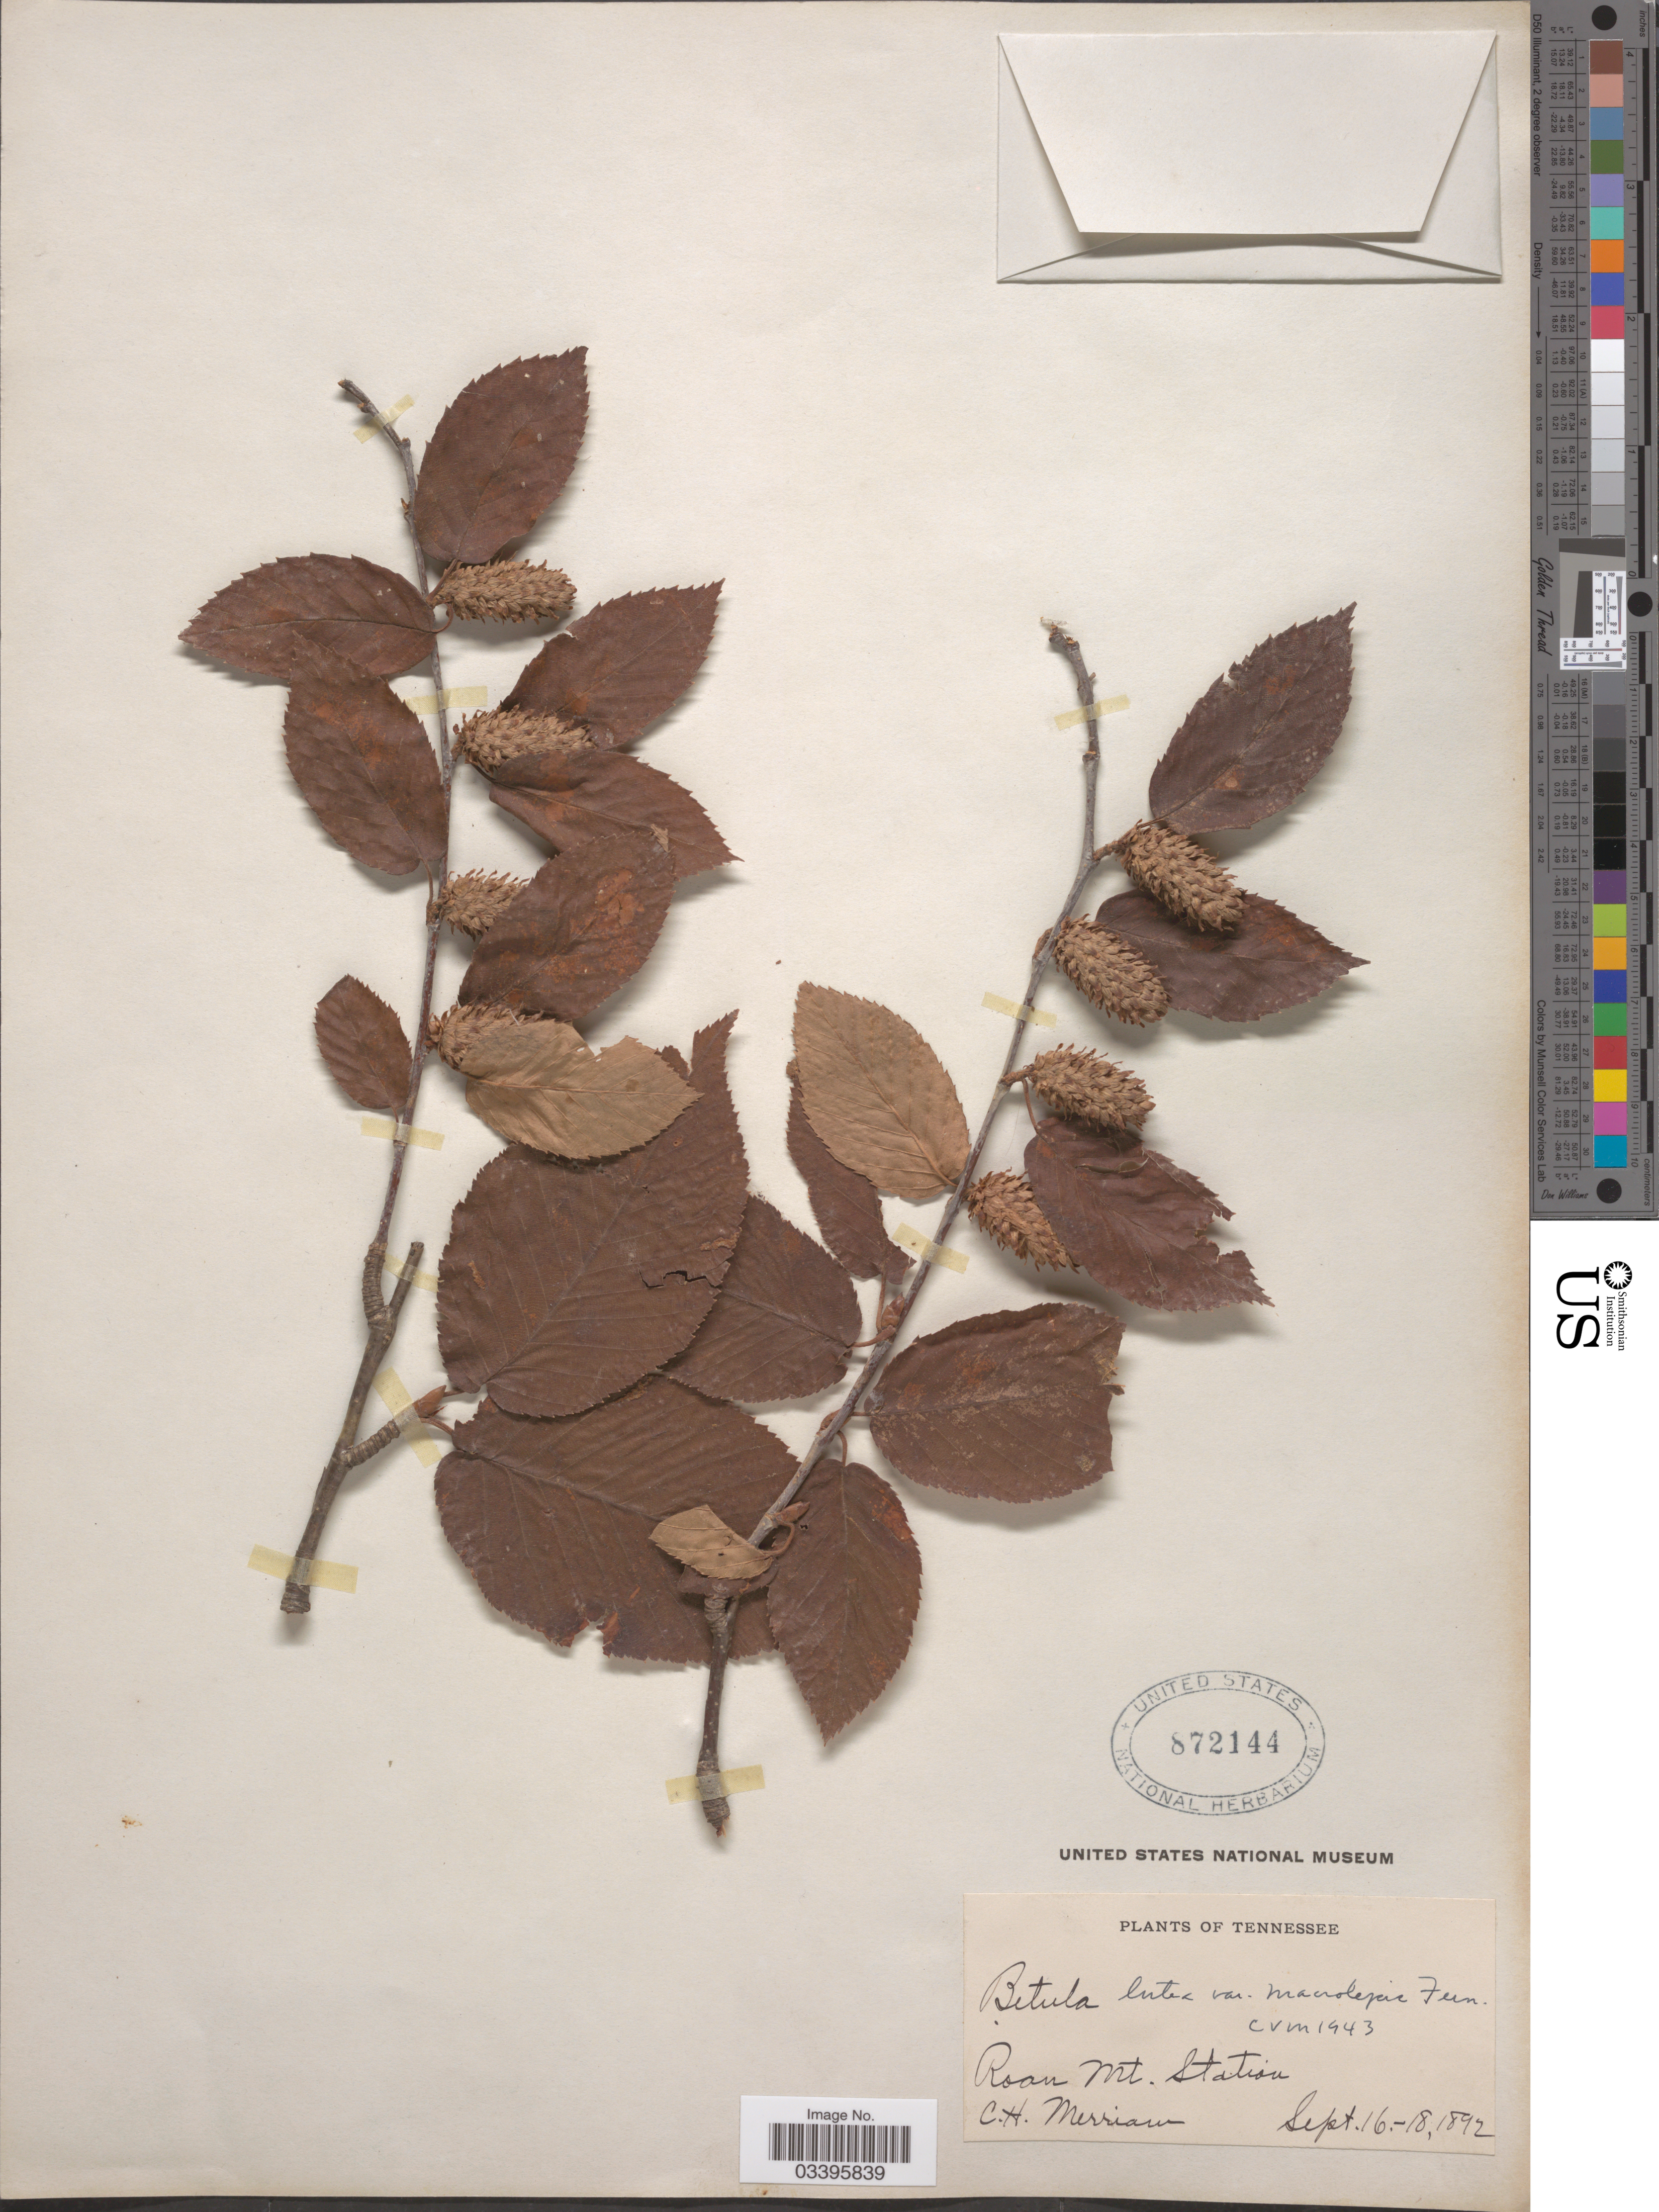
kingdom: Plantae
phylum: Tracheophyta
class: Magnoliopsida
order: Fagales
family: Betulaceae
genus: Betula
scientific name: Betula lutea subsp. macrolepis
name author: Fernald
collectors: C. Merriam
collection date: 1892-09-16/1892-09-18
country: United States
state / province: Tennessee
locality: Roan Mt. Station.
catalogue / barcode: US 872144